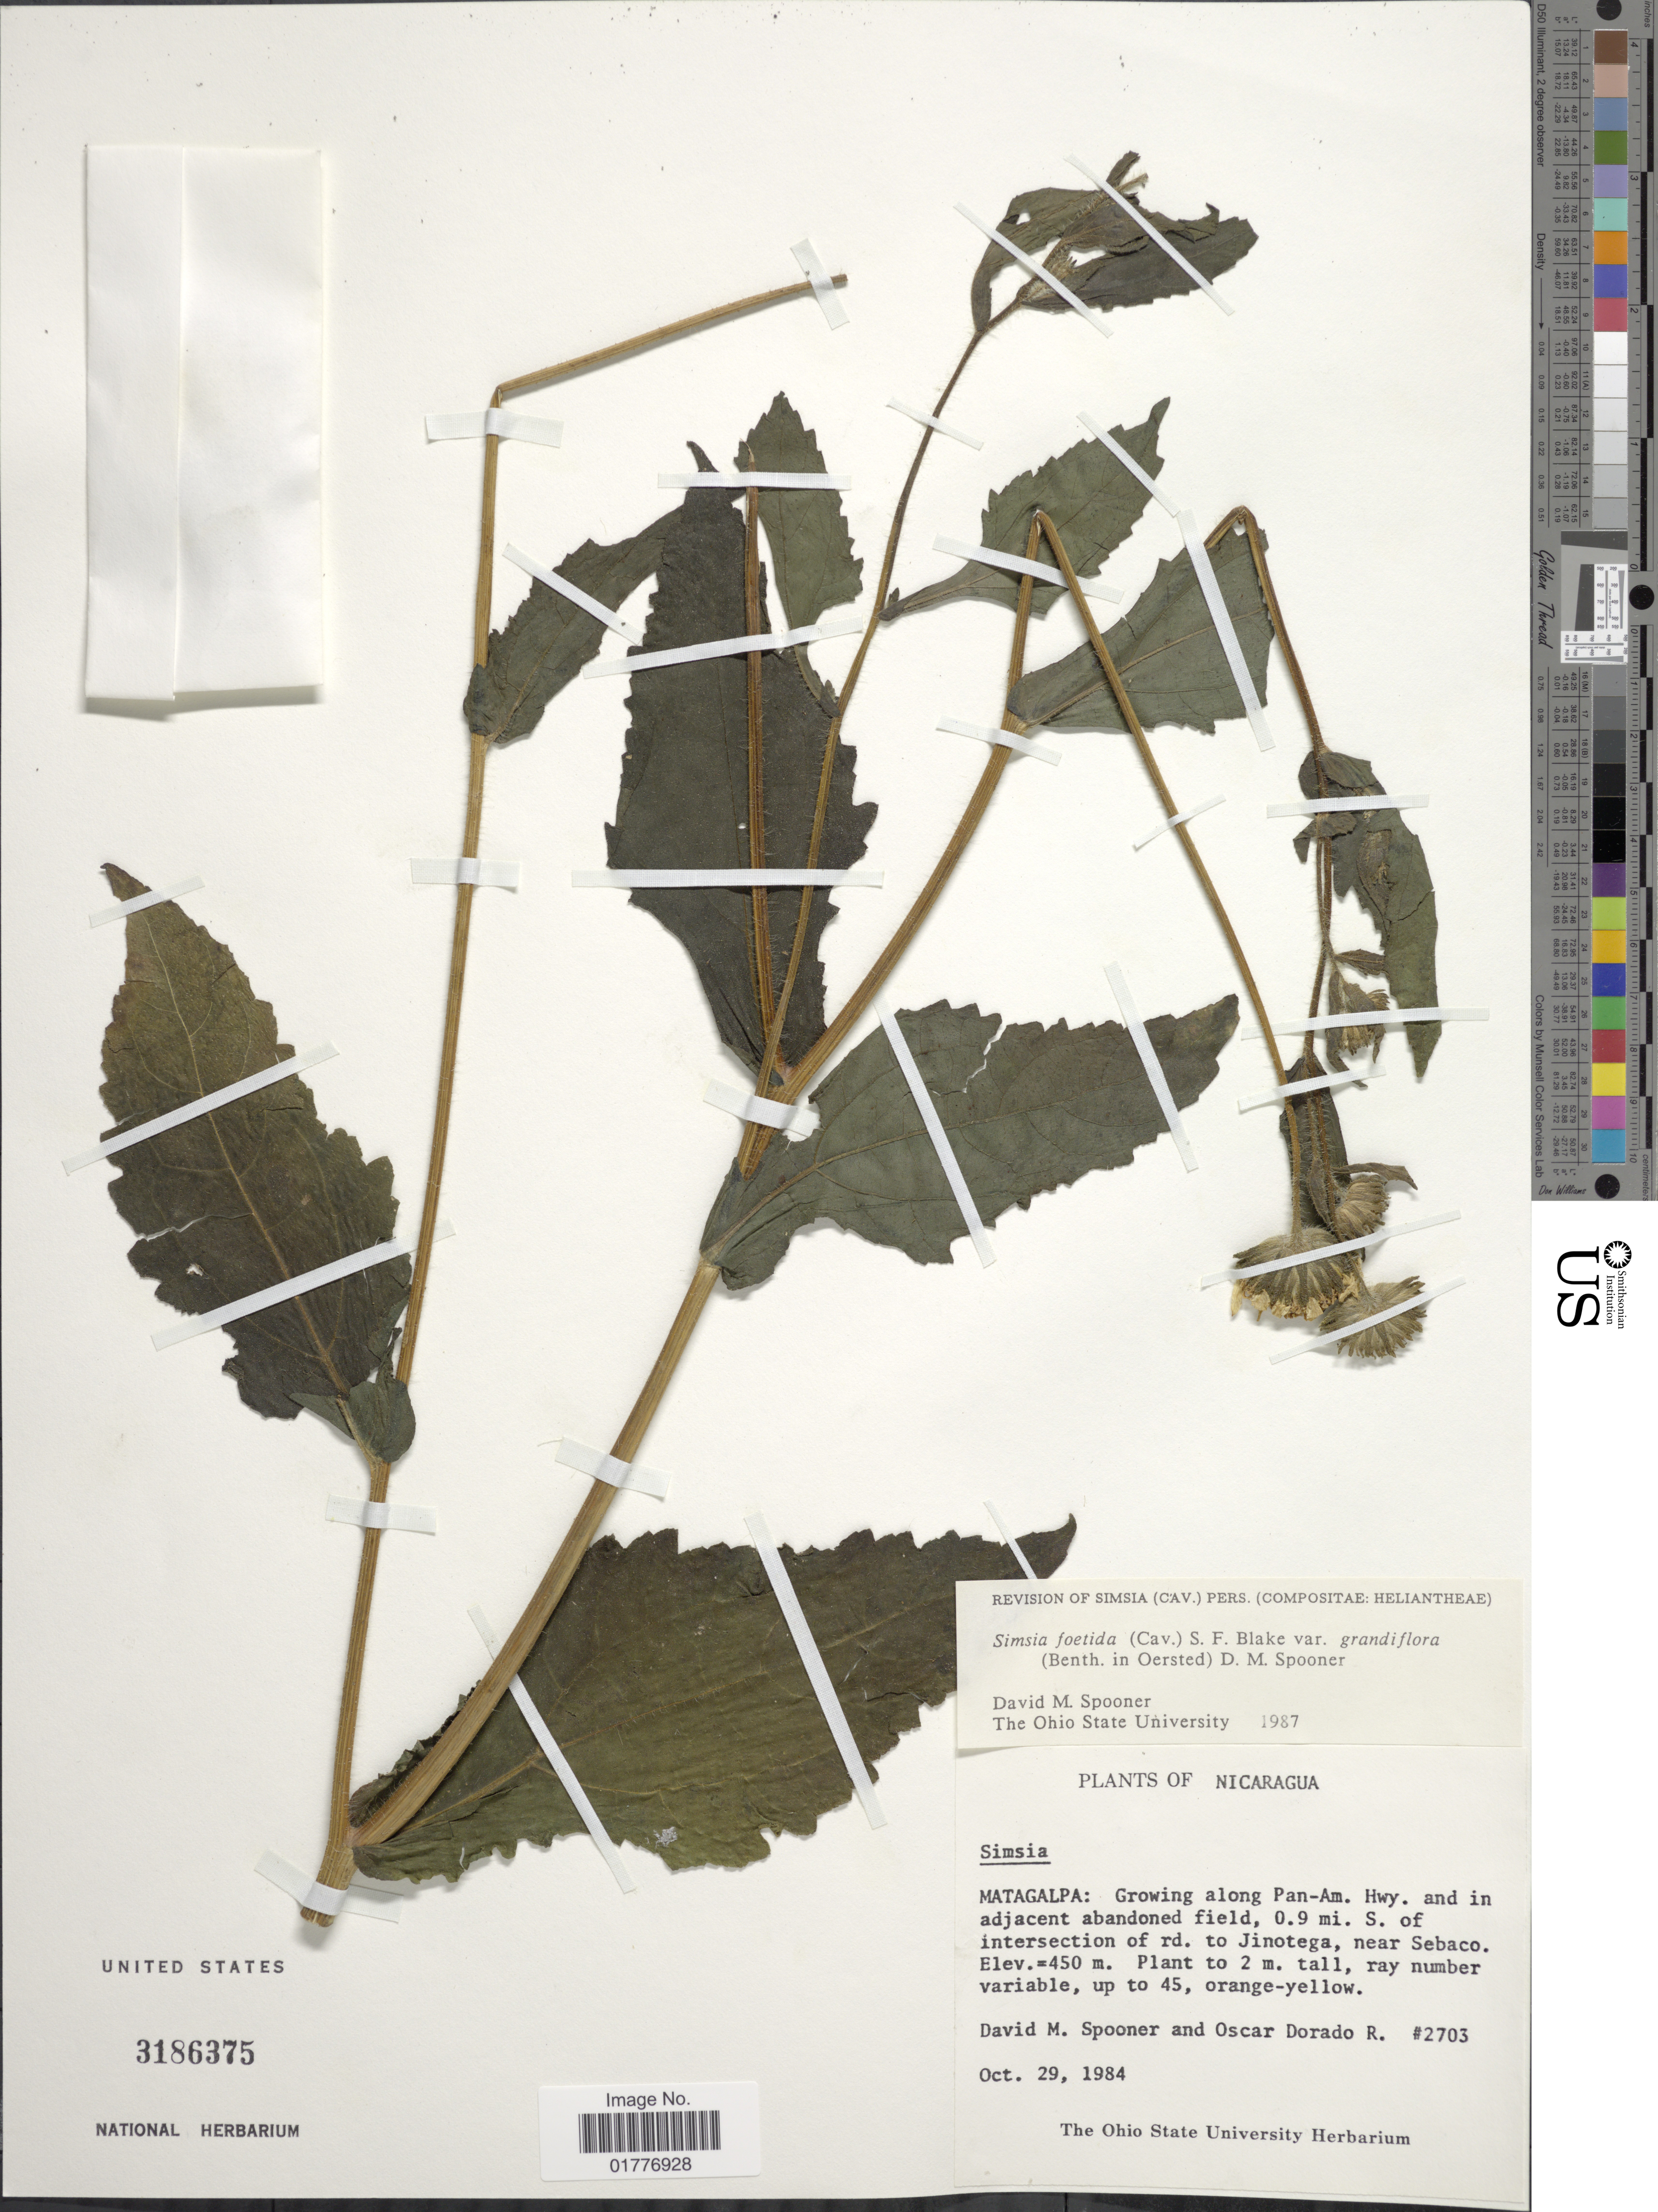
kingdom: Plantae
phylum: Tracheophyta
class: Magnoliopsida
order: Asterales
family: Asteraceae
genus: Simsia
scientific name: Simsia foetida var. grandiflora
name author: (Benth.) D.M. Spooner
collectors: D. Spooner & O. R. Dorado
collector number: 2703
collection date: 1984-10-29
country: Nicaragua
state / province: Matagalpa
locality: Matagalpa: Growing along Pan-Am, Hwy., and in adjacent abandoned field, 0.9 mi. S. of intersection of rd. to Jinotega, near Sebaco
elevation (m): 450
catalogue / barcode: US 3186375